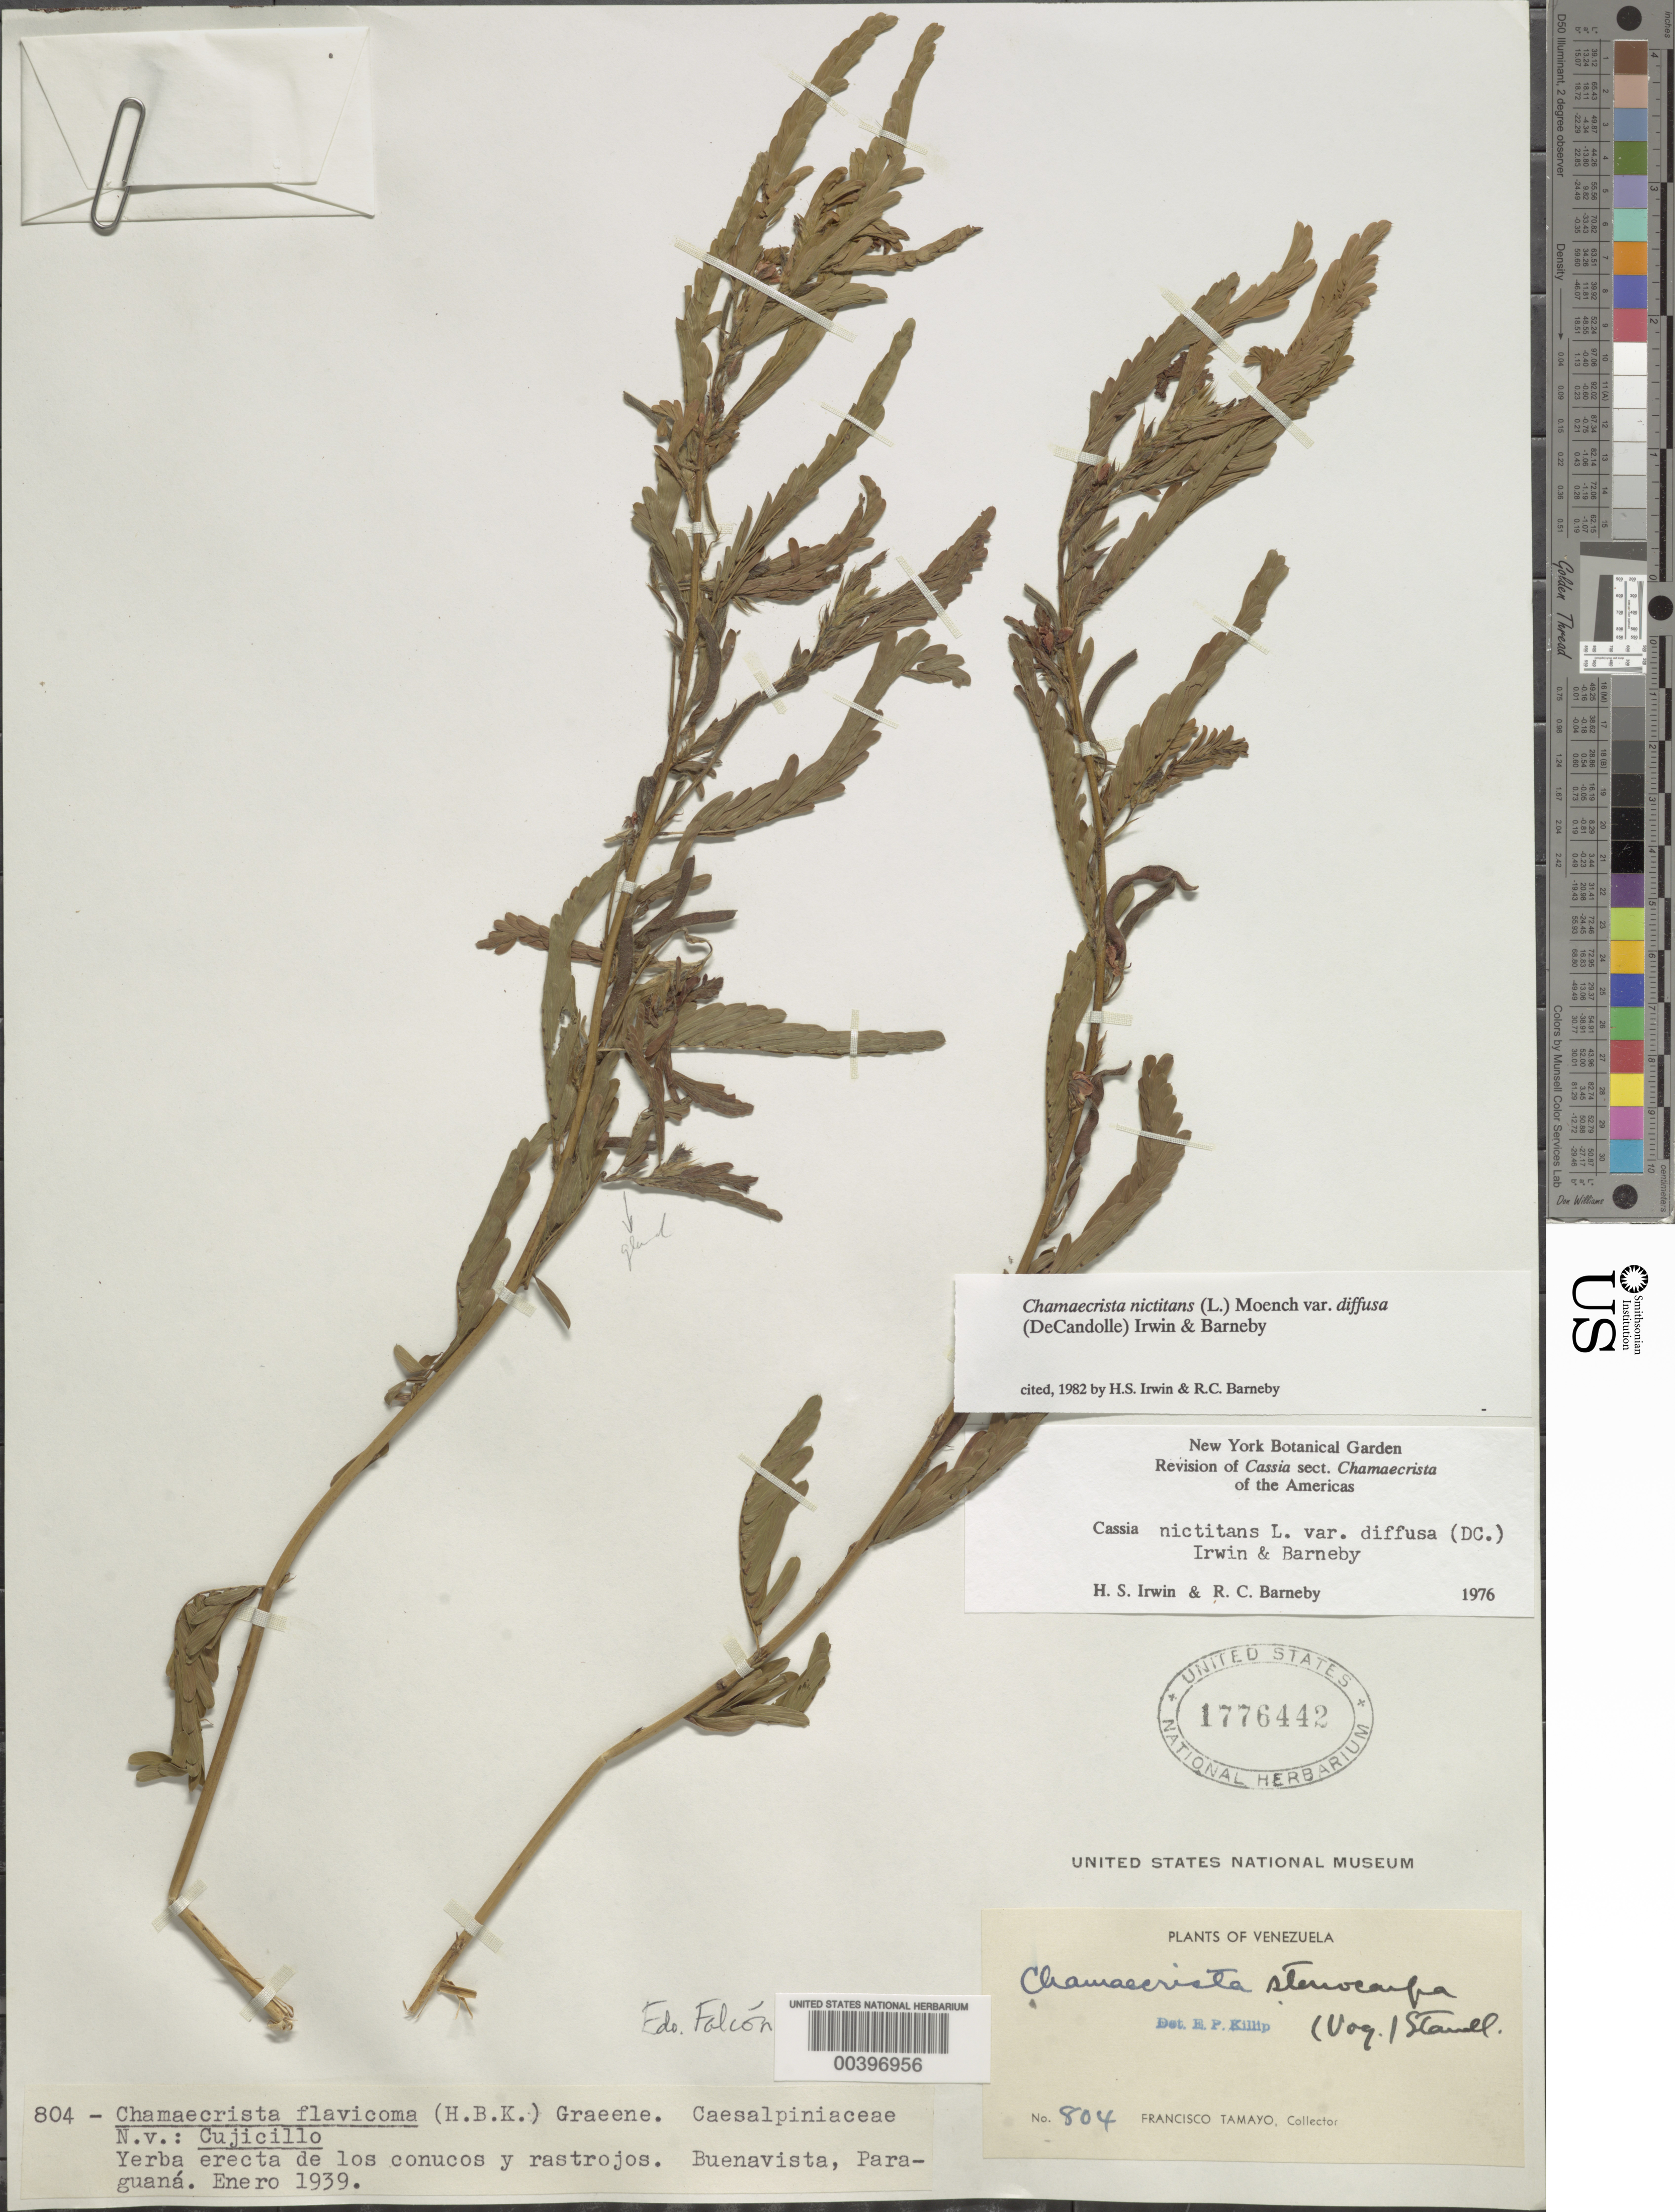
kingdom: Plantae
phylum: Tracheophyta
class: Magnoliopsida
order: Fabales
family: Fabaceae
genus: Chamaecrista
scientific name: Chamaecrista nictitans var. diffusa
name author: (DC.) H.S. Irwin & Barneby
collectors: F. Tamayo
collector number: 804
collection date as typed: Jan 1939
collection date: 1939-01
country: Venezuela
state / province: Falcón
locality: Buenavista, paraguana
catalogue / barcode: US 1776442